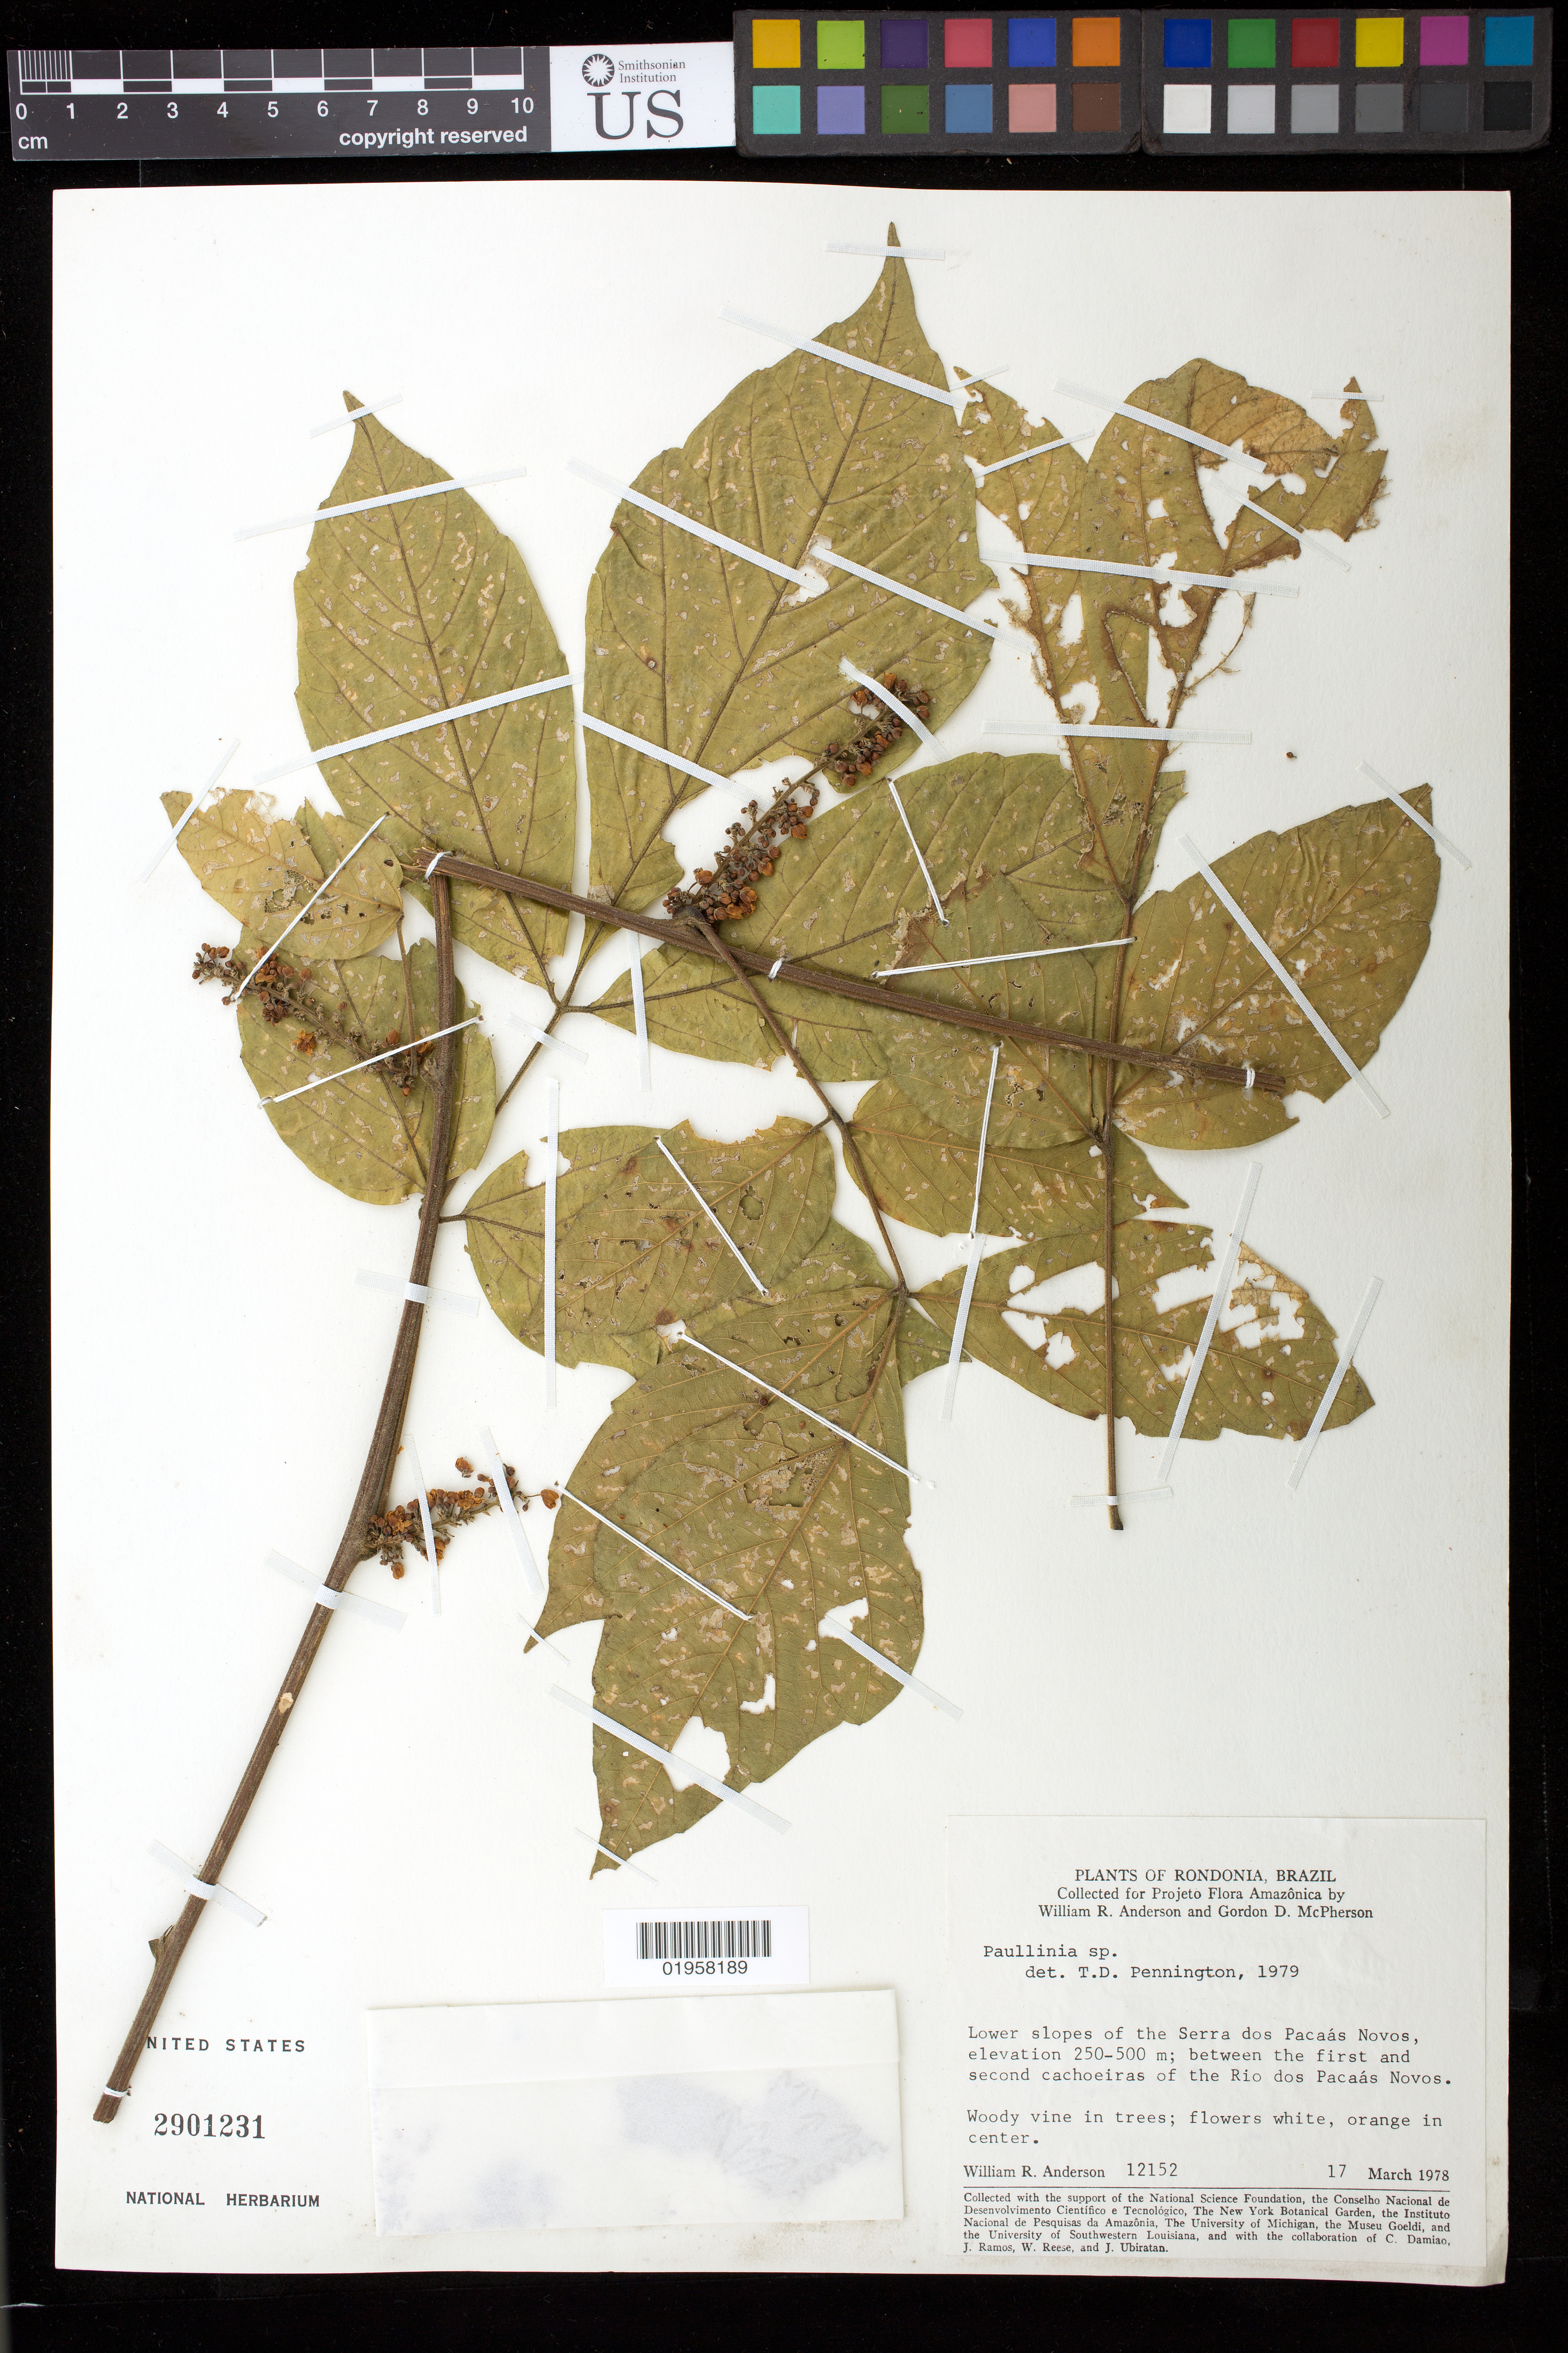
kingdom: Plantae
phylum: Tracheophyta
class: Magnoliopsida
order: Sapindales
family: Sapindaceae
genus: Paullinia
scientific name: Paullinia sp.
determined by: Pennington, T. D., (K)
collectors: W. R. Anderson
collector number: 12152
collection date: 1978-03-17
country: Brazil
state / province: Rondônia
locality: Serra dos Pacaás Novos, between first and second cachoeiras of the Rio dos Pacaás Novos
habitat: Lower slopes, in trees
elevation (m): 250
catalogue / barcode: US 2901231